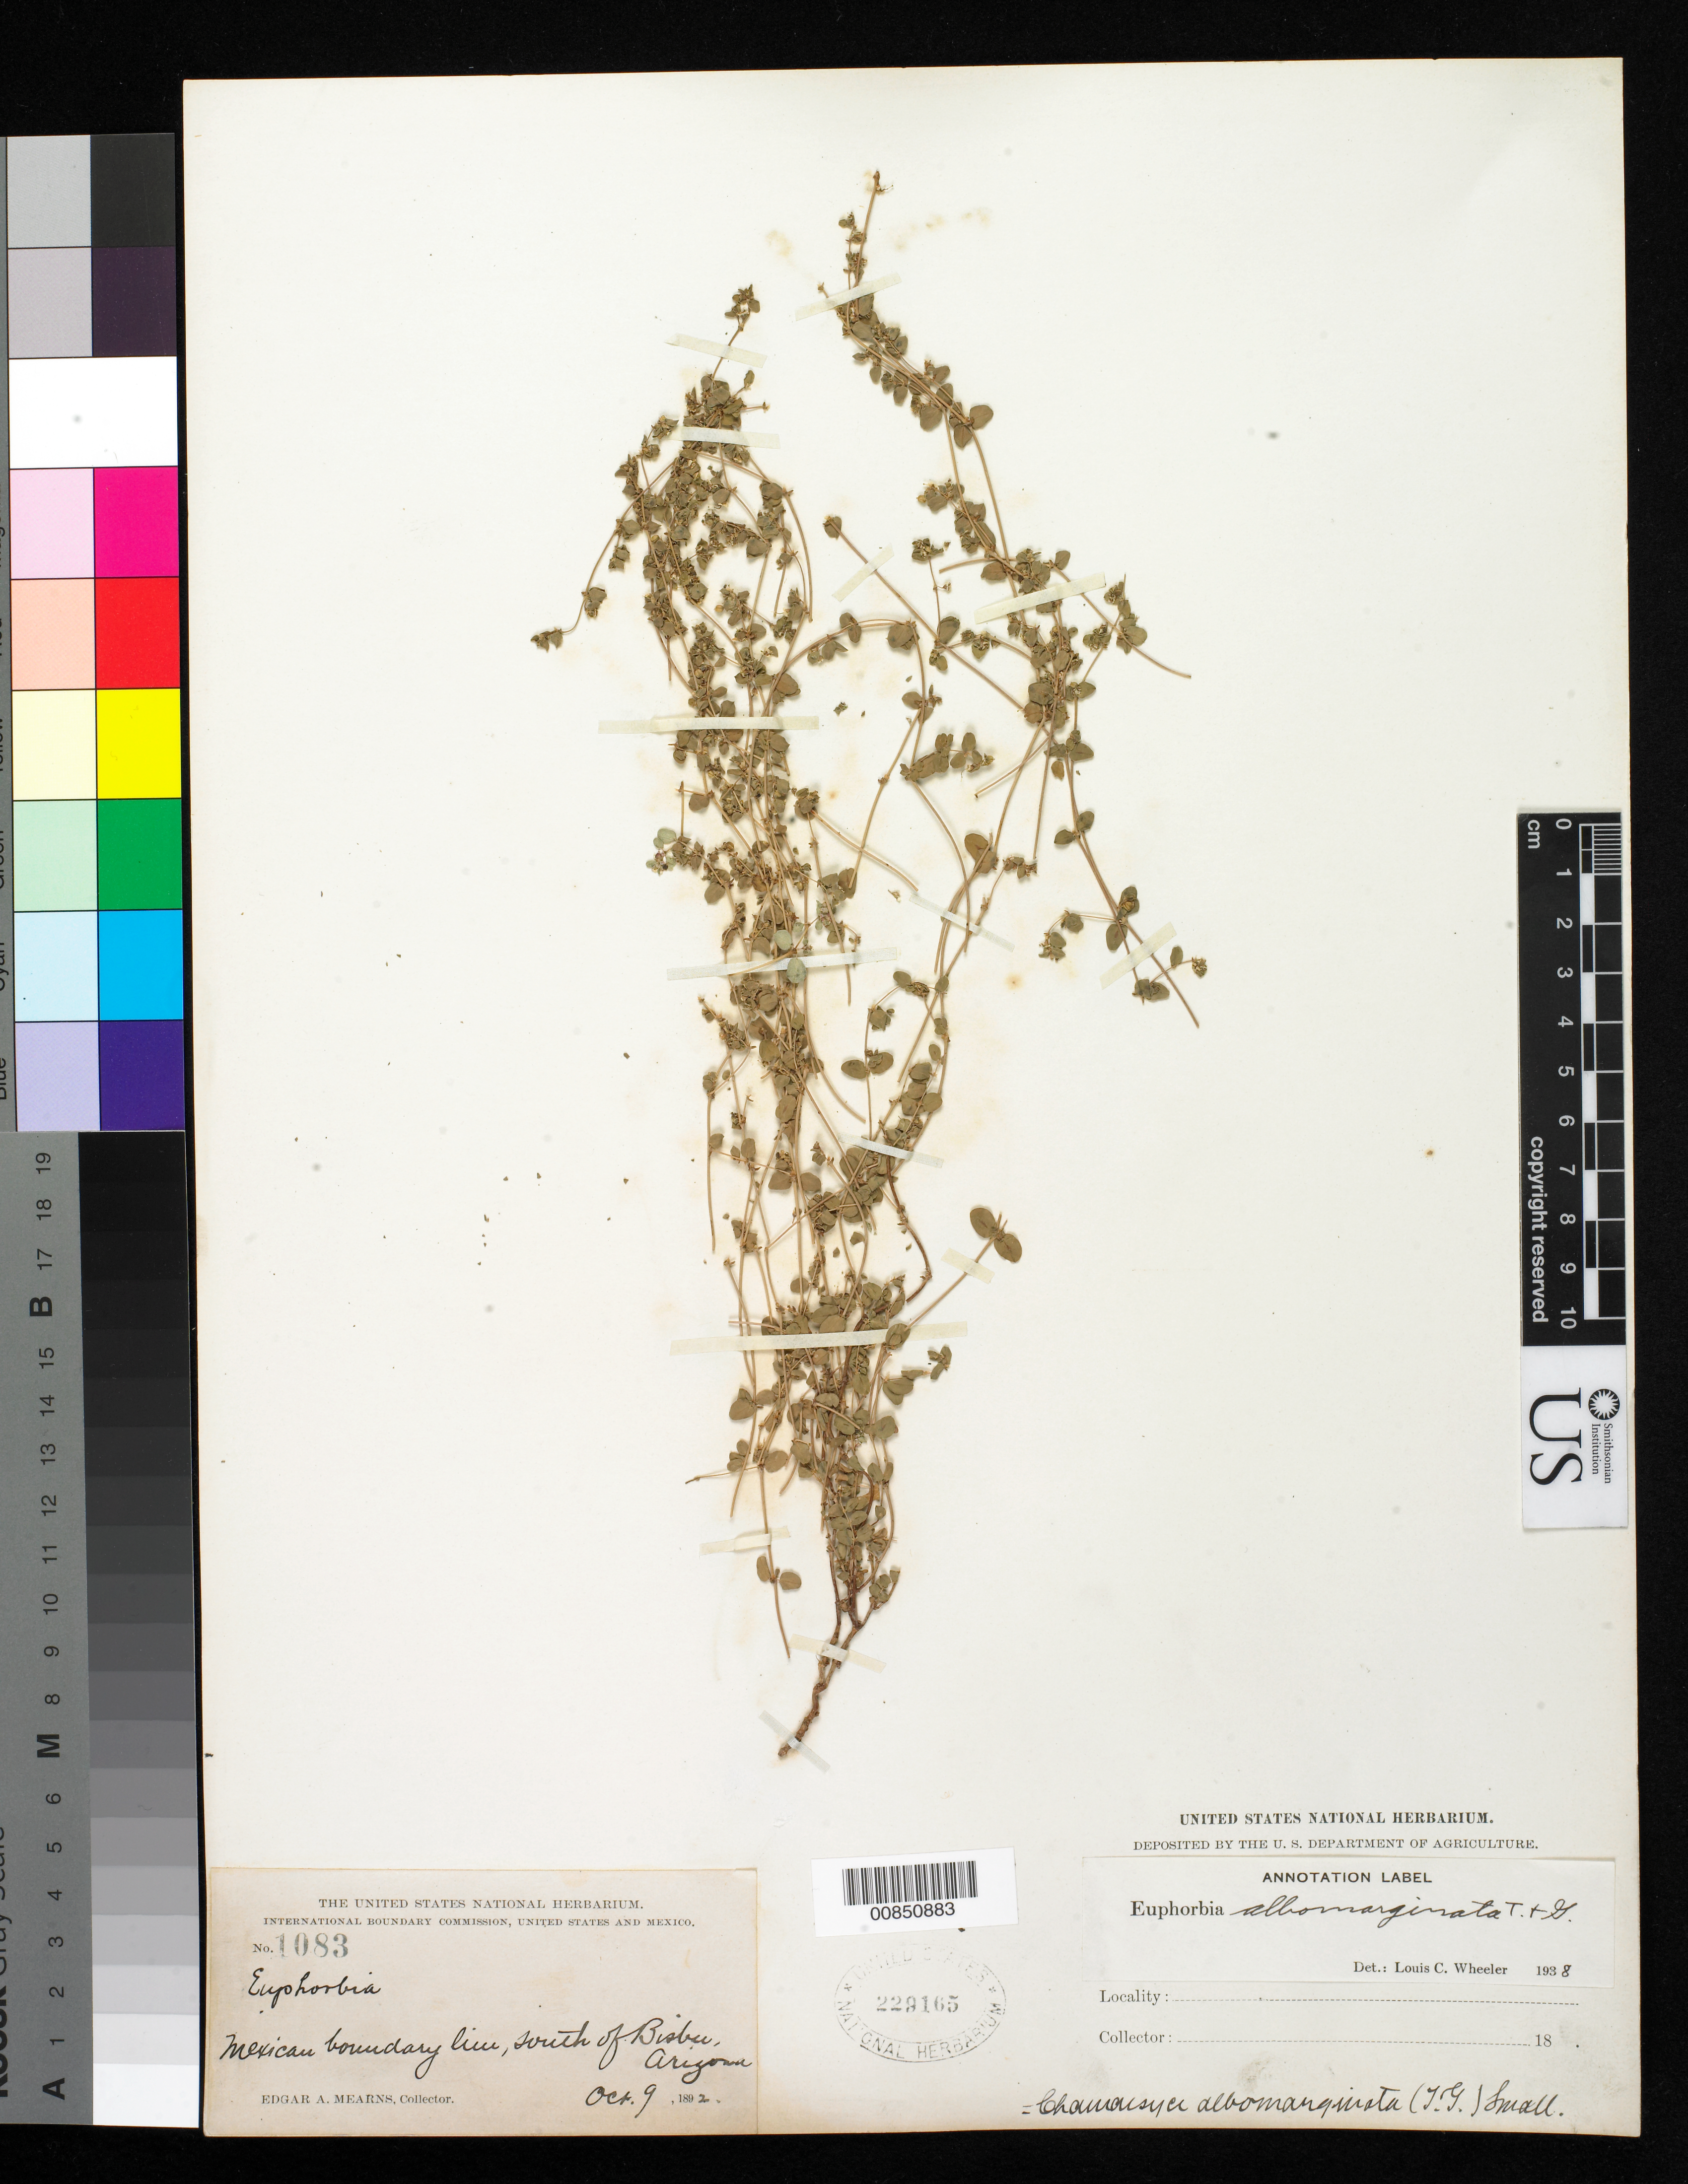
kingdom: Plantae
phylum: Tracheophyta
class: Magnoliopsida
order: Malpighiales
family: Euphorbiaceae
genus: Chamaesyce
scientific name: Chamaesyce albomarginata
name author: (Torr. & A. Gray) Small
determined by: Wheeler, J. L.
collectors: E. A. Mearns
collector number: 1083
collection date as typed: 09 Oct 1892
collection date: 1892-10-09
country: United States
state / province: Arizona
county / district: Cochise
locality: Mexican Boundary Line, S of Bisbee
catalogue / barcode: US 229165